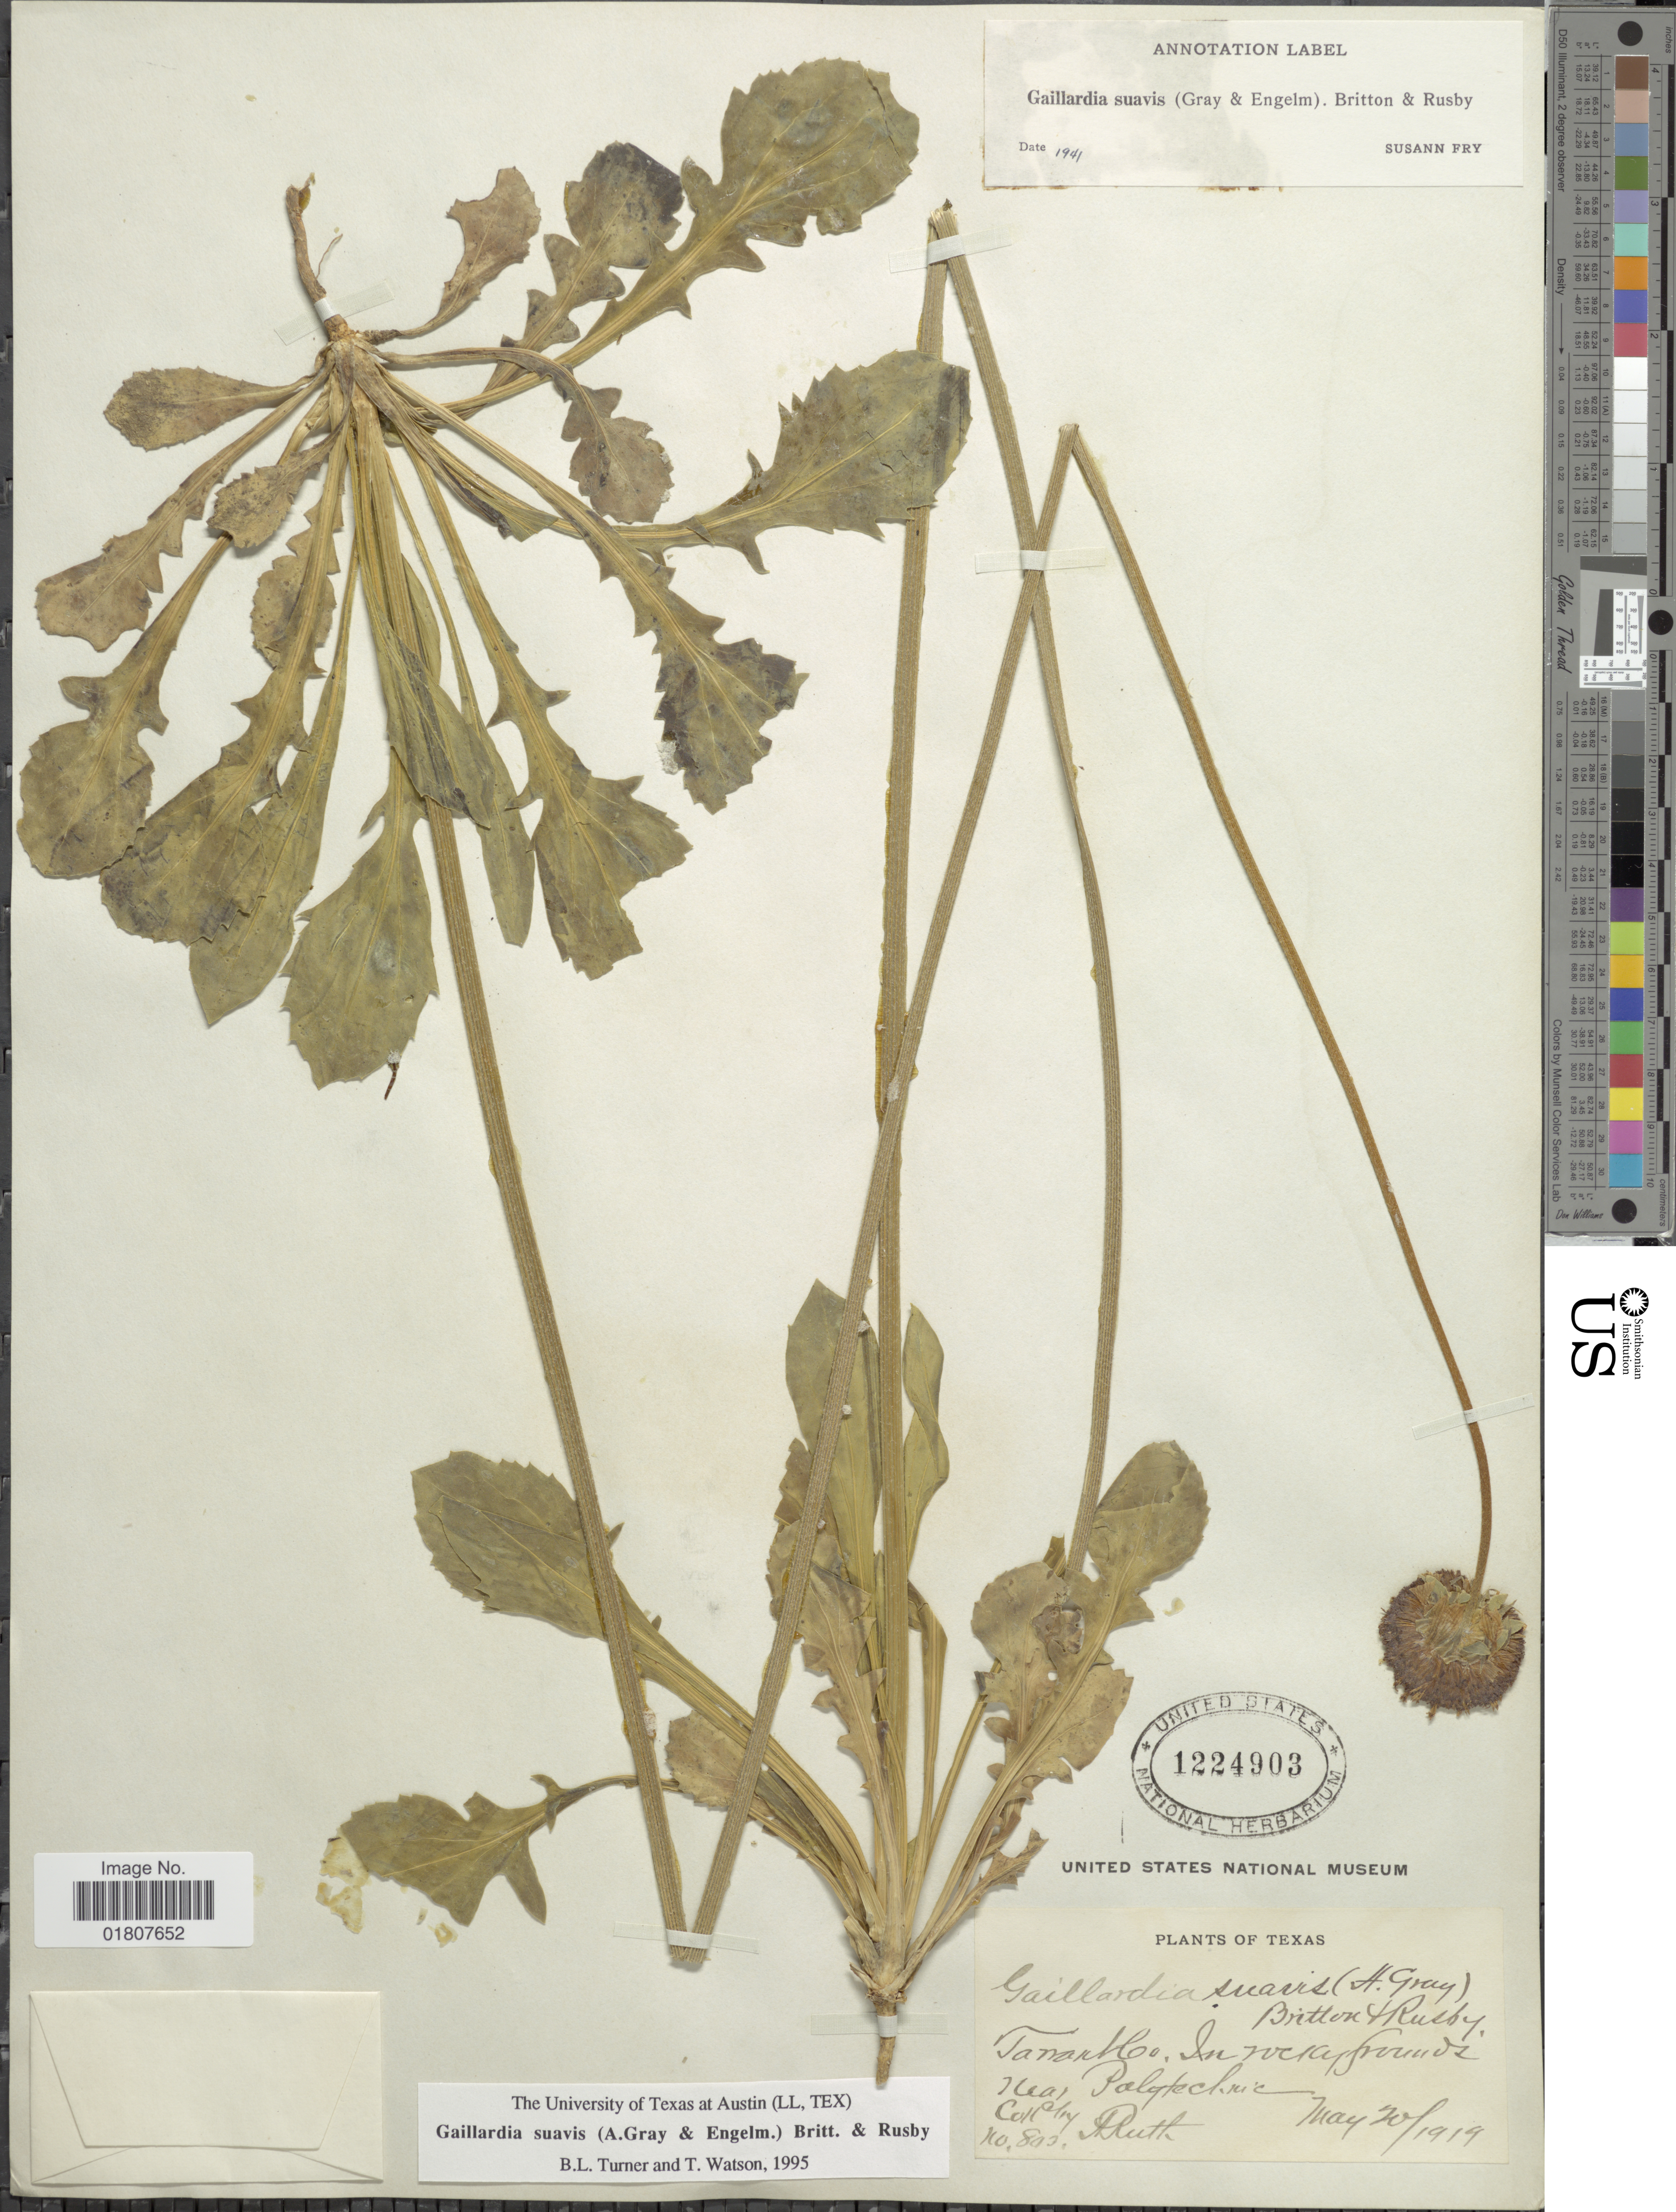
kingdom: Plantae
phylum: Tracheophyta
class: Magnoliopsida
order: Asterales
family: Asteraceae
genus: Gaillardia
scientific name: Gaillardia suavis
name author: (A. Gray & Engelm.) Britton & Rusby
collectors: A. Ruth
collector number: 803*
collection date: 1919-05-20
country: United States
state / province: Texas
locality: Tarrant Co. In rocky grounds. Near Polytechnic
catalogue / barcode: US 1224903